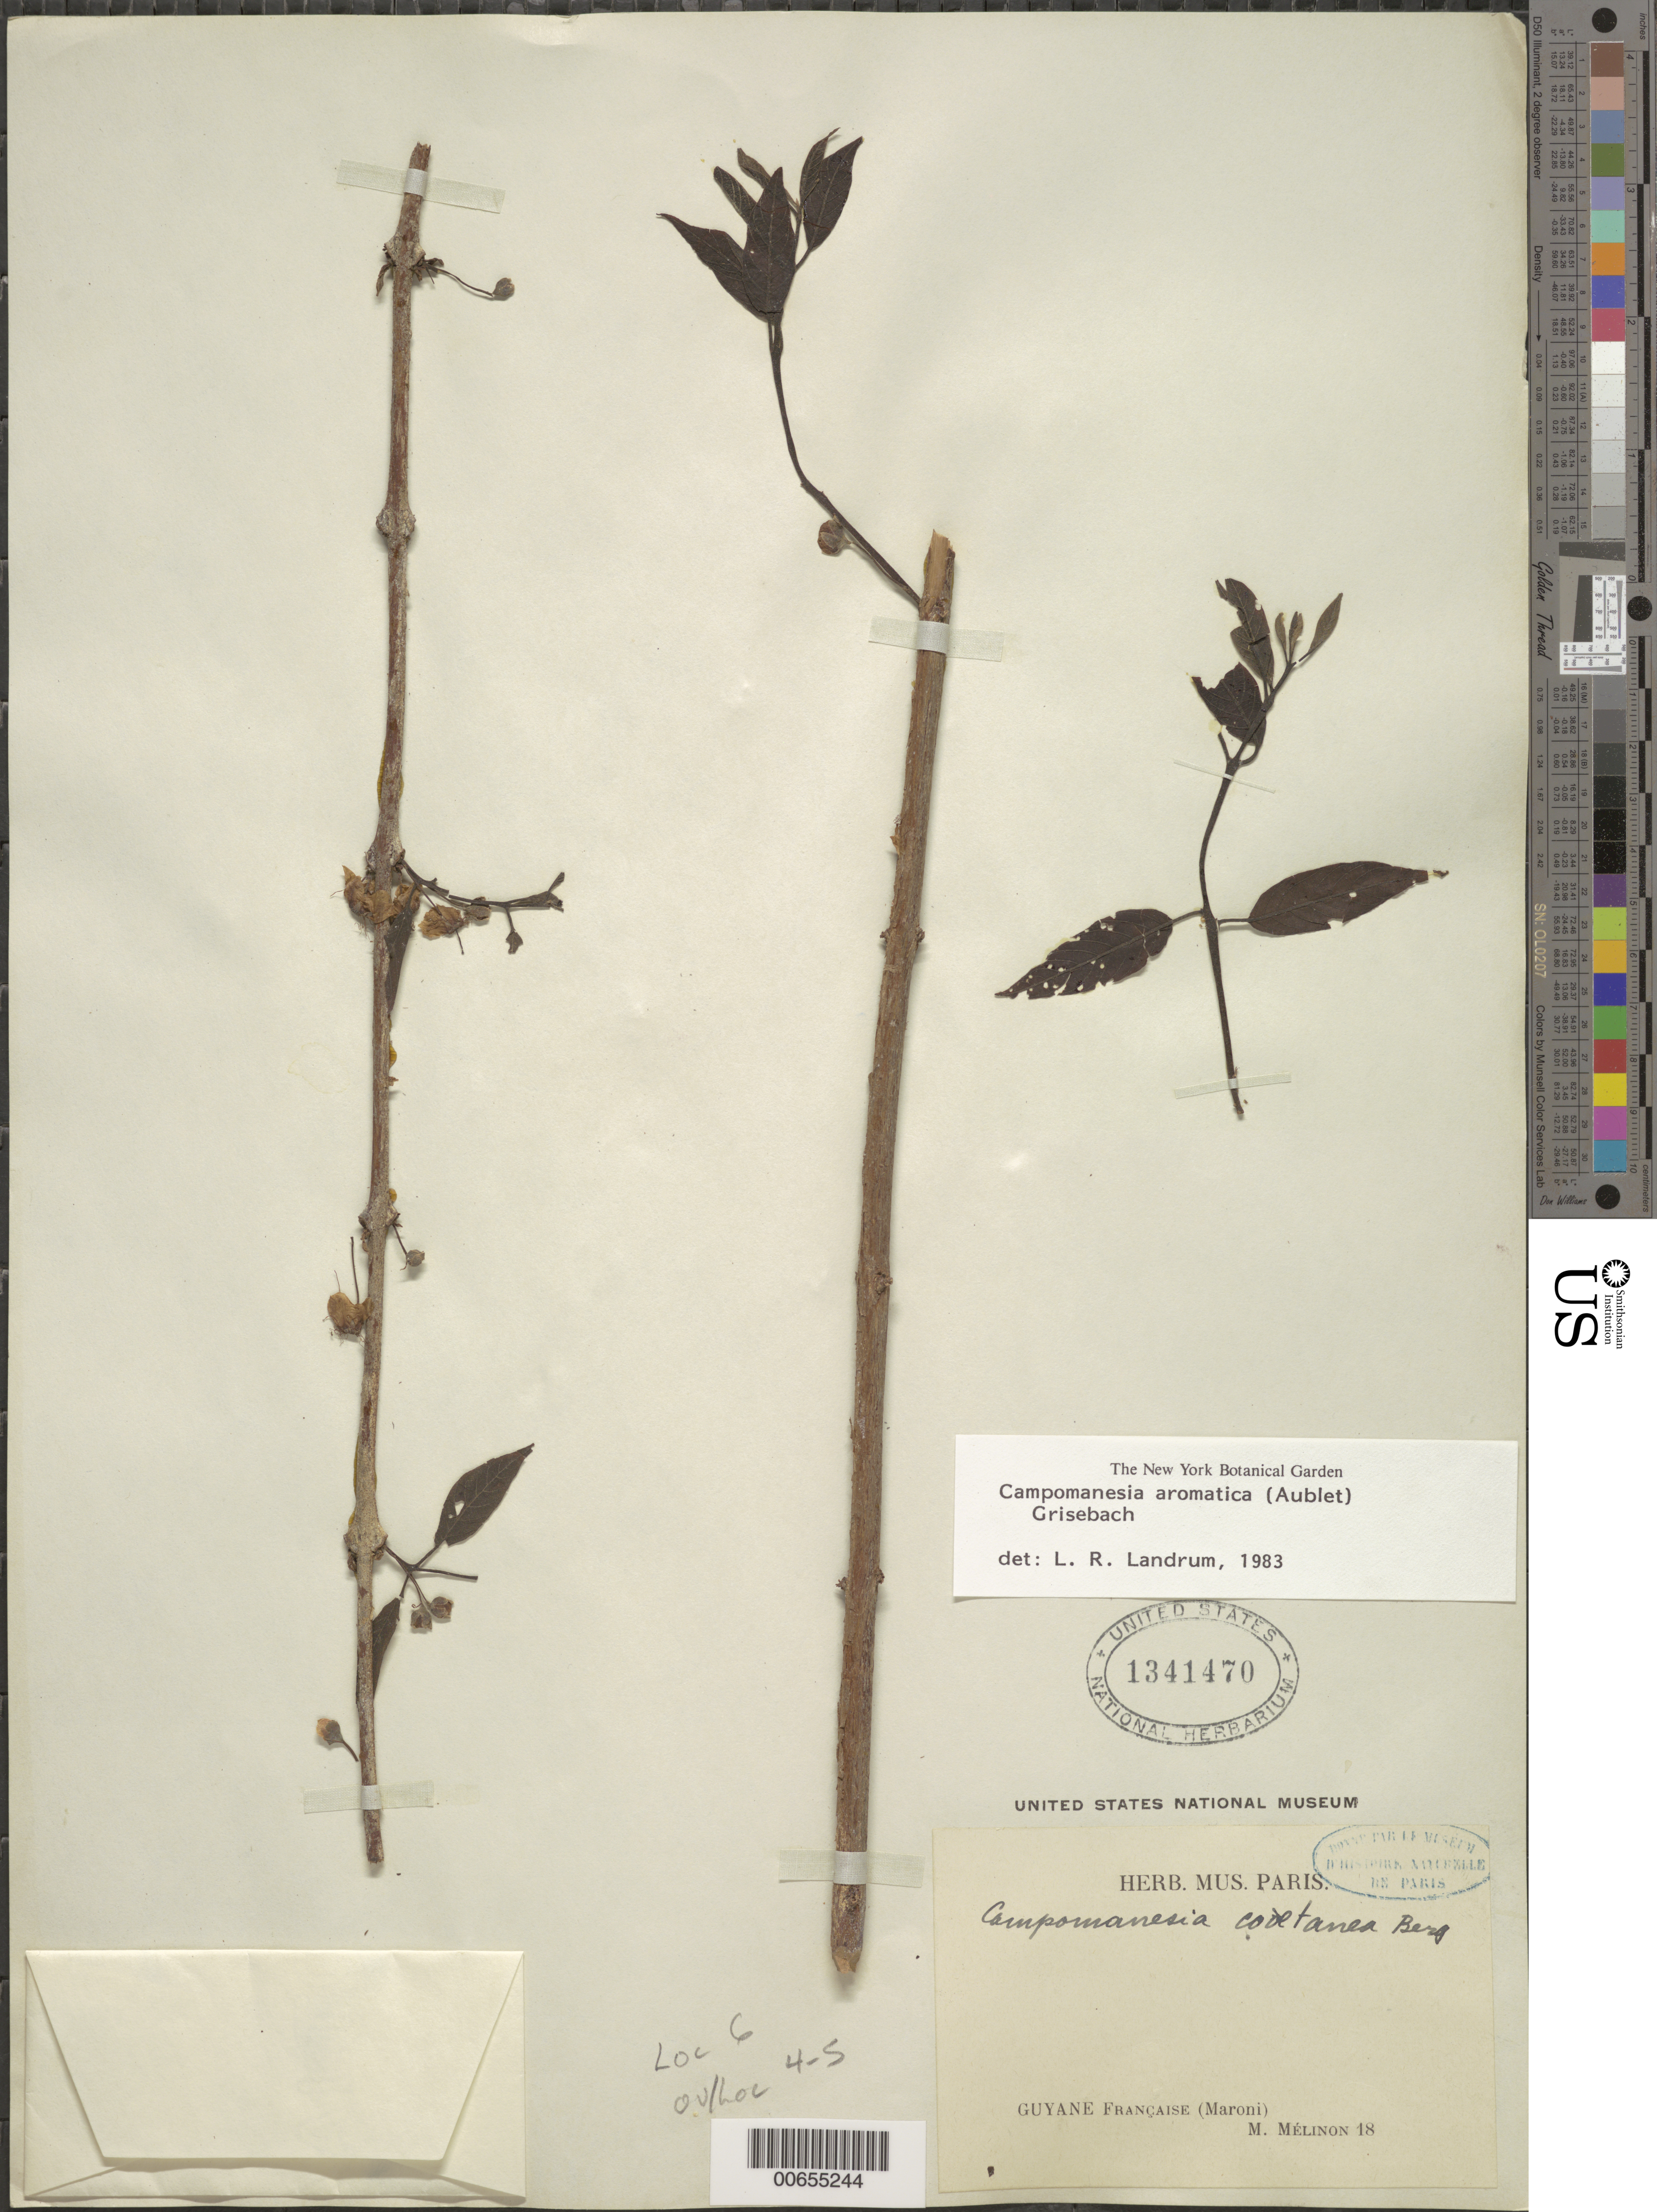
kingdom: Plantae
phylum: Tracheophyta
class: Magnoliopsida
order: Myrtales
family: Myrtaceae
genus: Campomanesia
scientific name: Campomanesia aromatica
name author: (Aubl.) Griseb.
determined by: Landrum, L. R.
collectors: E. Mélinon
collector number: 18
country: French Guiana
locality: Maroni R.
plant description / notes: "18" recorded as collector number is probably part of year (preprinted "18" for 18-- on other Melinon labels)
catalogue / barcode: US 1341470